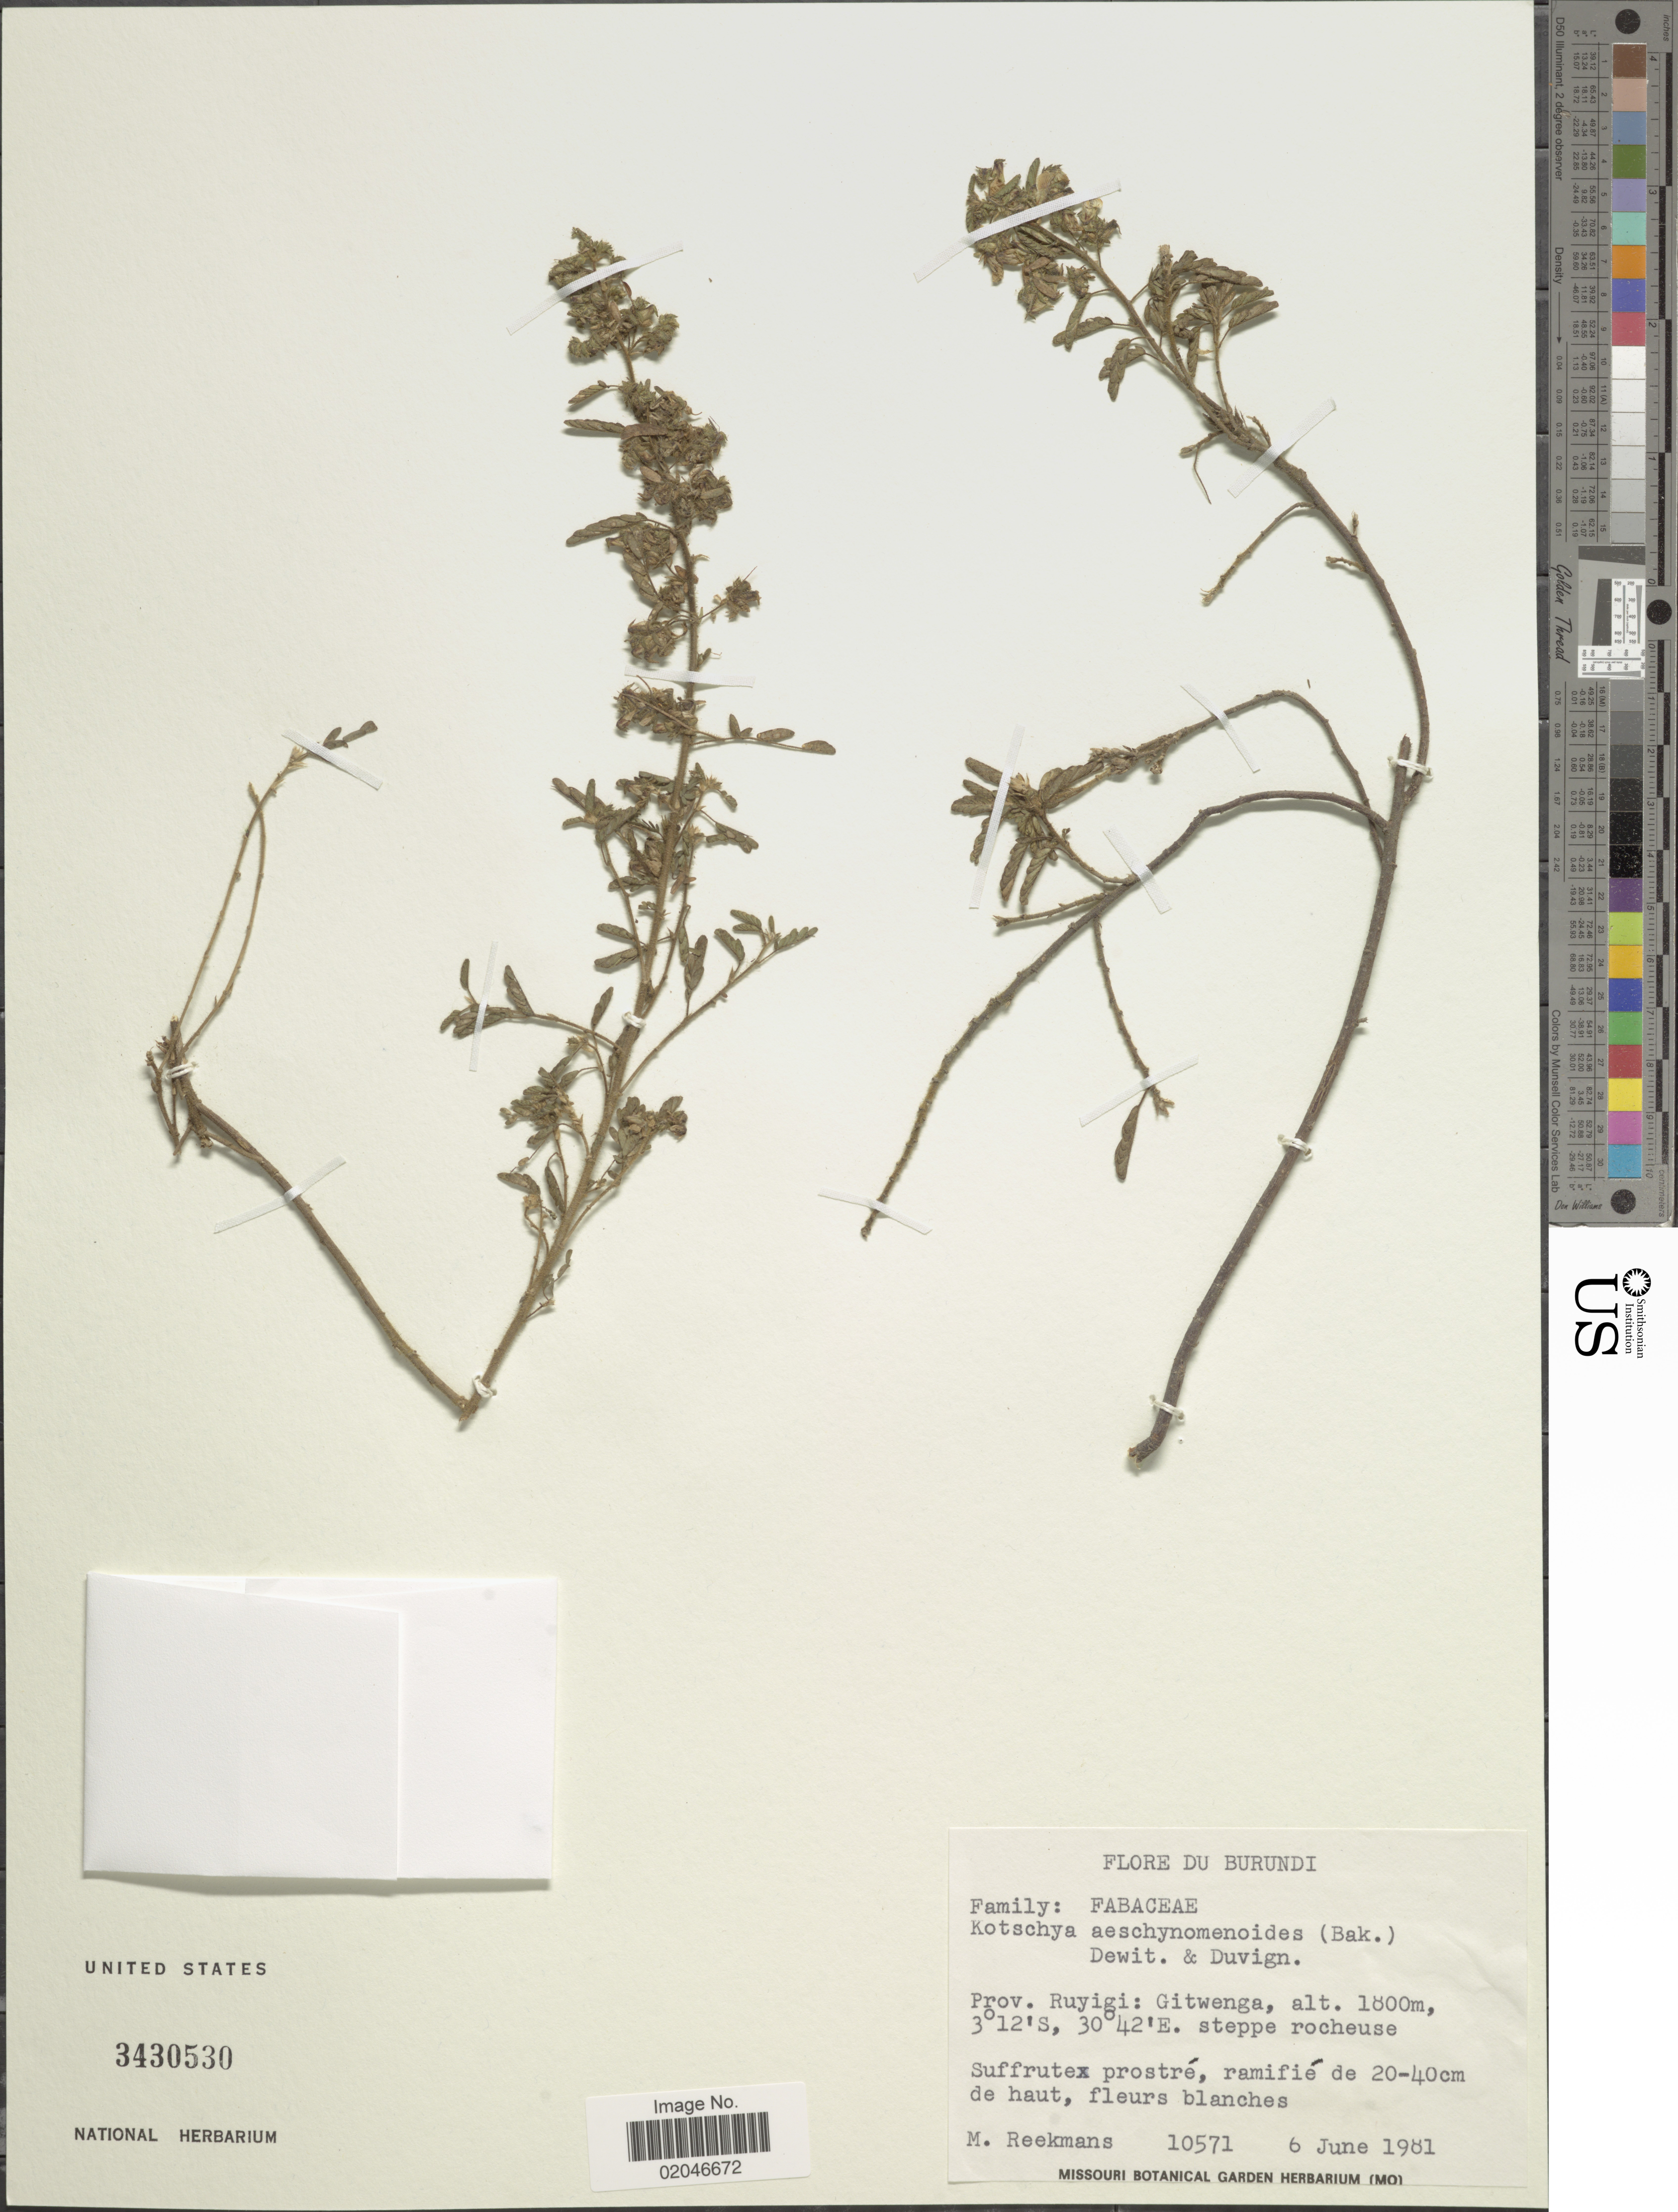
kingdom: Plantae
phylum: Tracheophyta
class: Magnoliopsida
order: Fabales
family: Fabaceae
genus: Kotschya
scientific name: Kotschya aeschnomenoides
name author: (Baker) Dewit & P.A. Duvign.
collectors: M. Reekmans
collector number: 10571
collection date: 1981-06-06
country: Burundi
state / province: Ruyigi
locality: Gitwenga, steppe rocheuse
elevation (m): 1800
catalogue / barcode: US 3430530